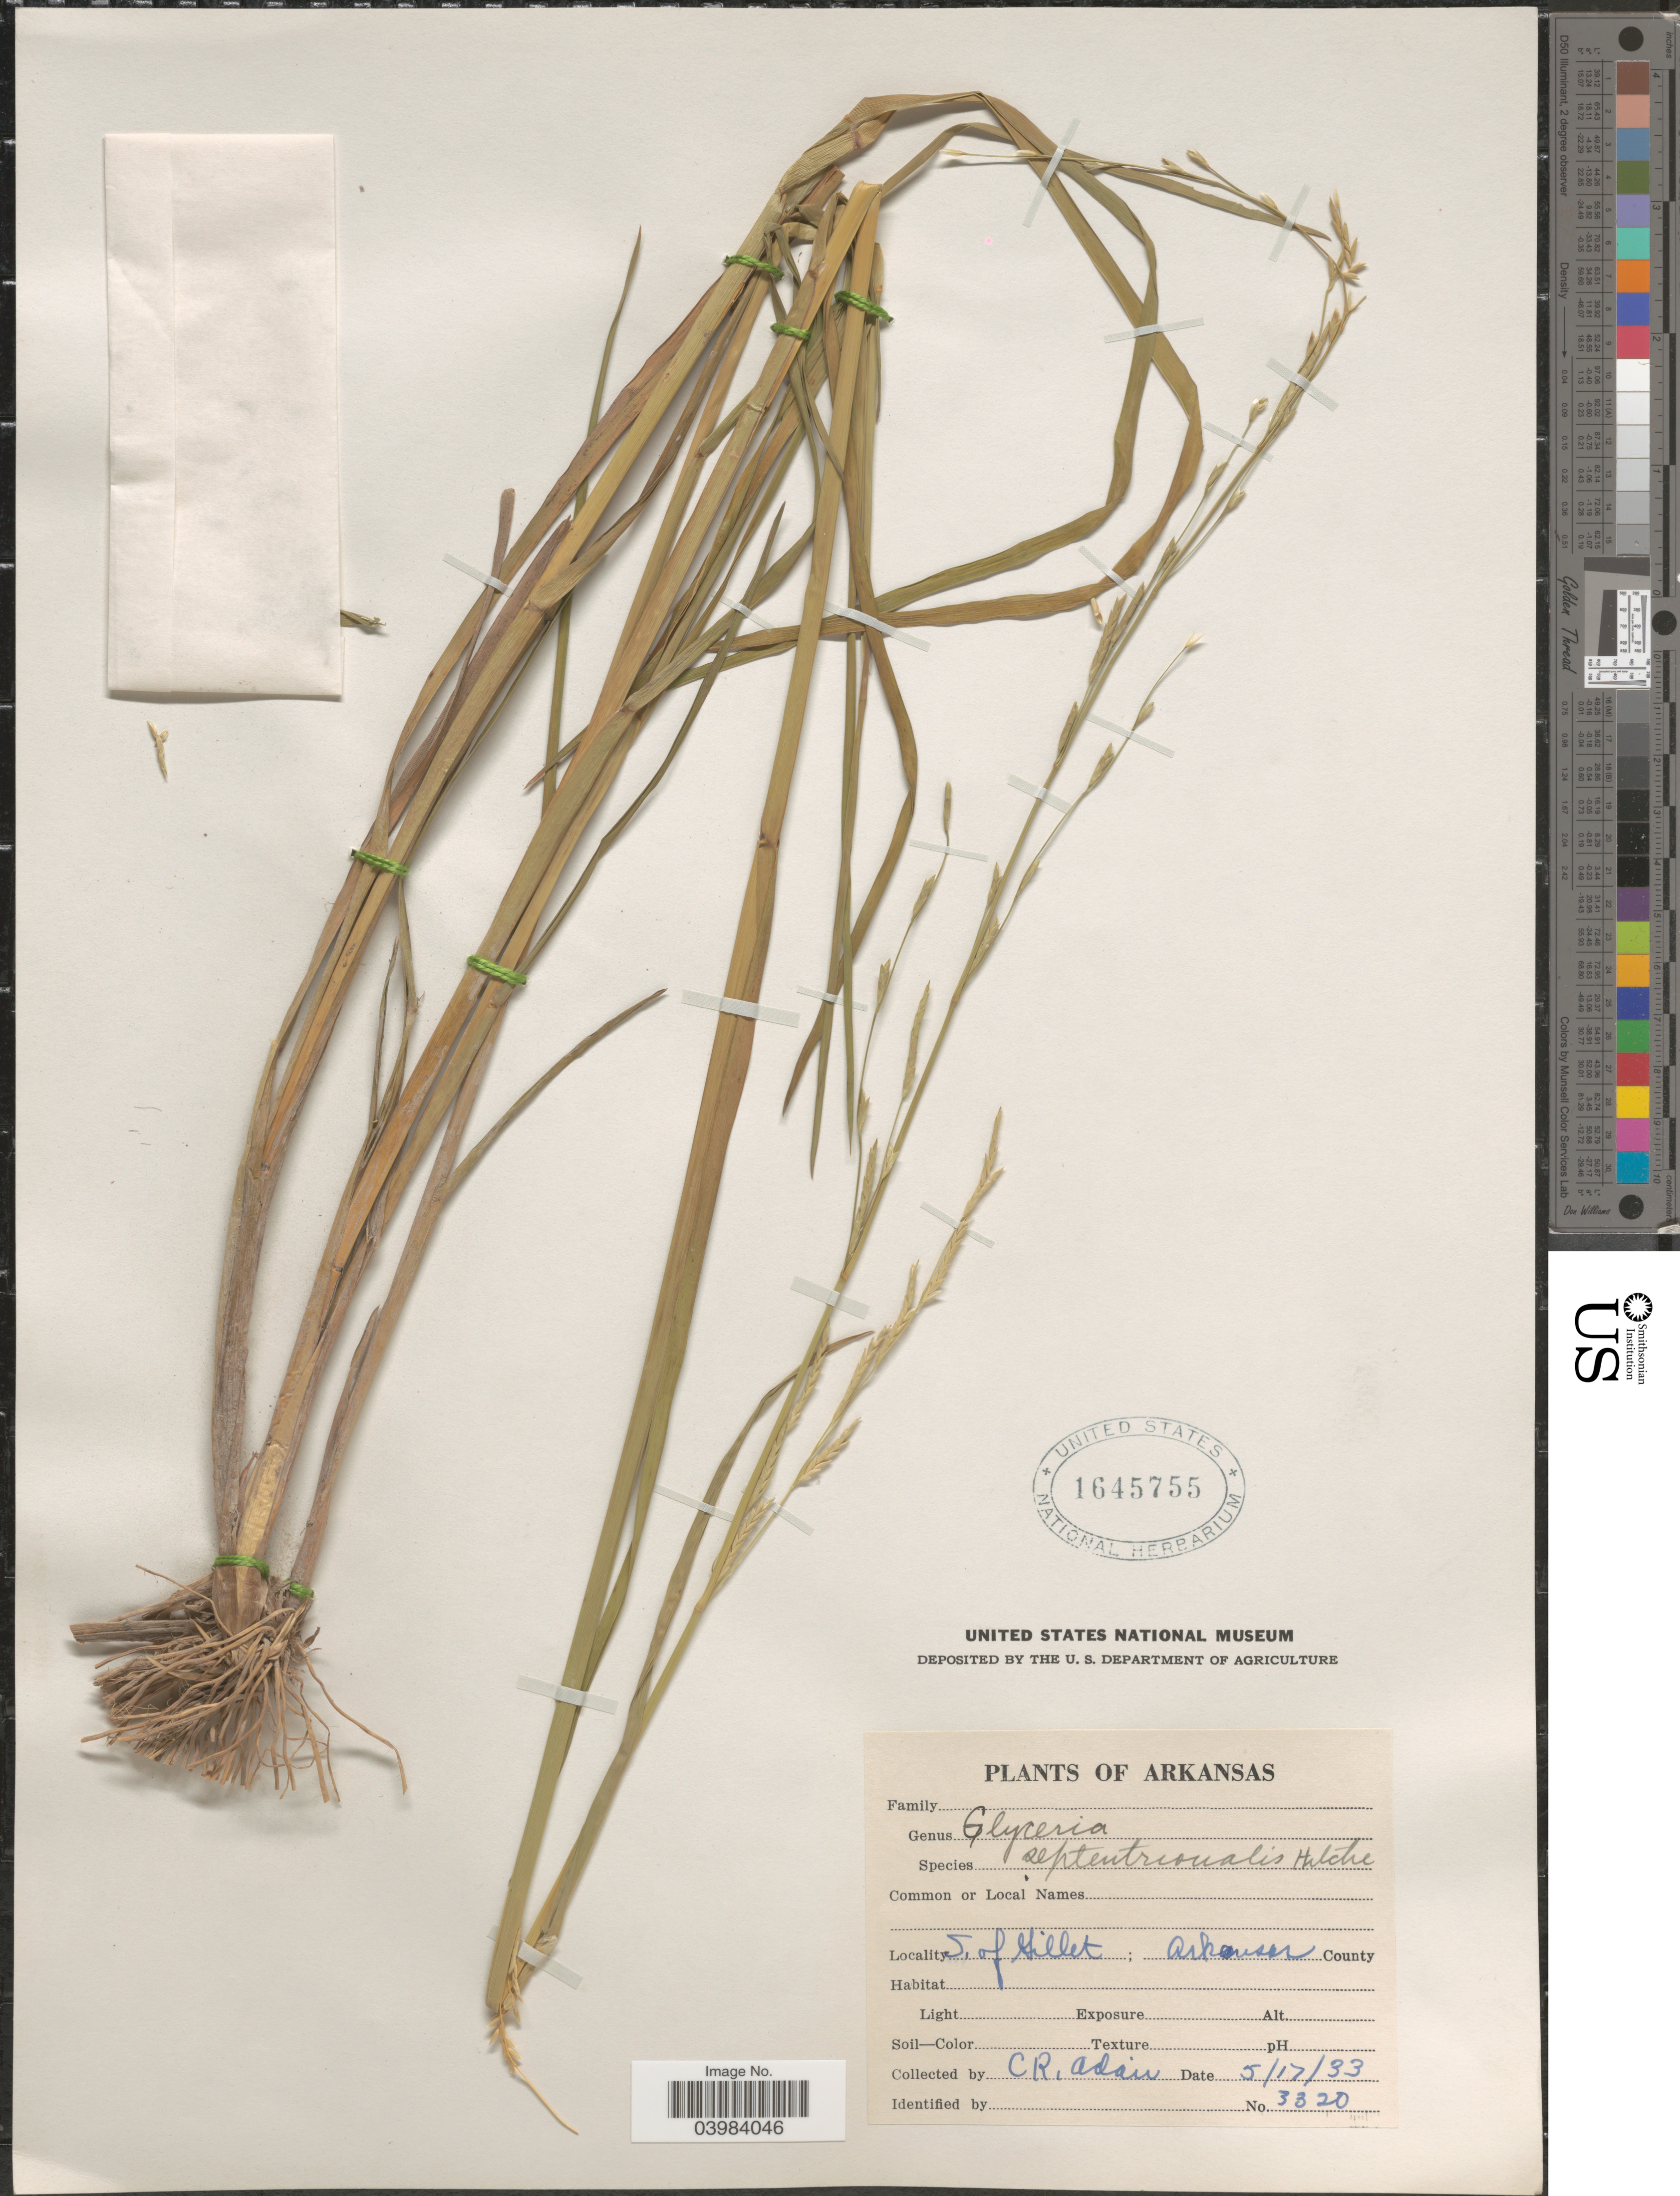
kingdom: Plantae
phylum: Tracheophyta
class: Liliopsida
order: Poales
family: Poaceae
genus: Glyceria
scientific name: Glyceria septentrionalis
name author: Hitchc.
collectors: C. Adair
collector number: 3320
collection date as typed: Transcribed d/m/y: 17/5/33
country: United States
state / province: Arkansas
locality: S. of Gillet; Arkansas County.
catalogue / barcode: US 1645755